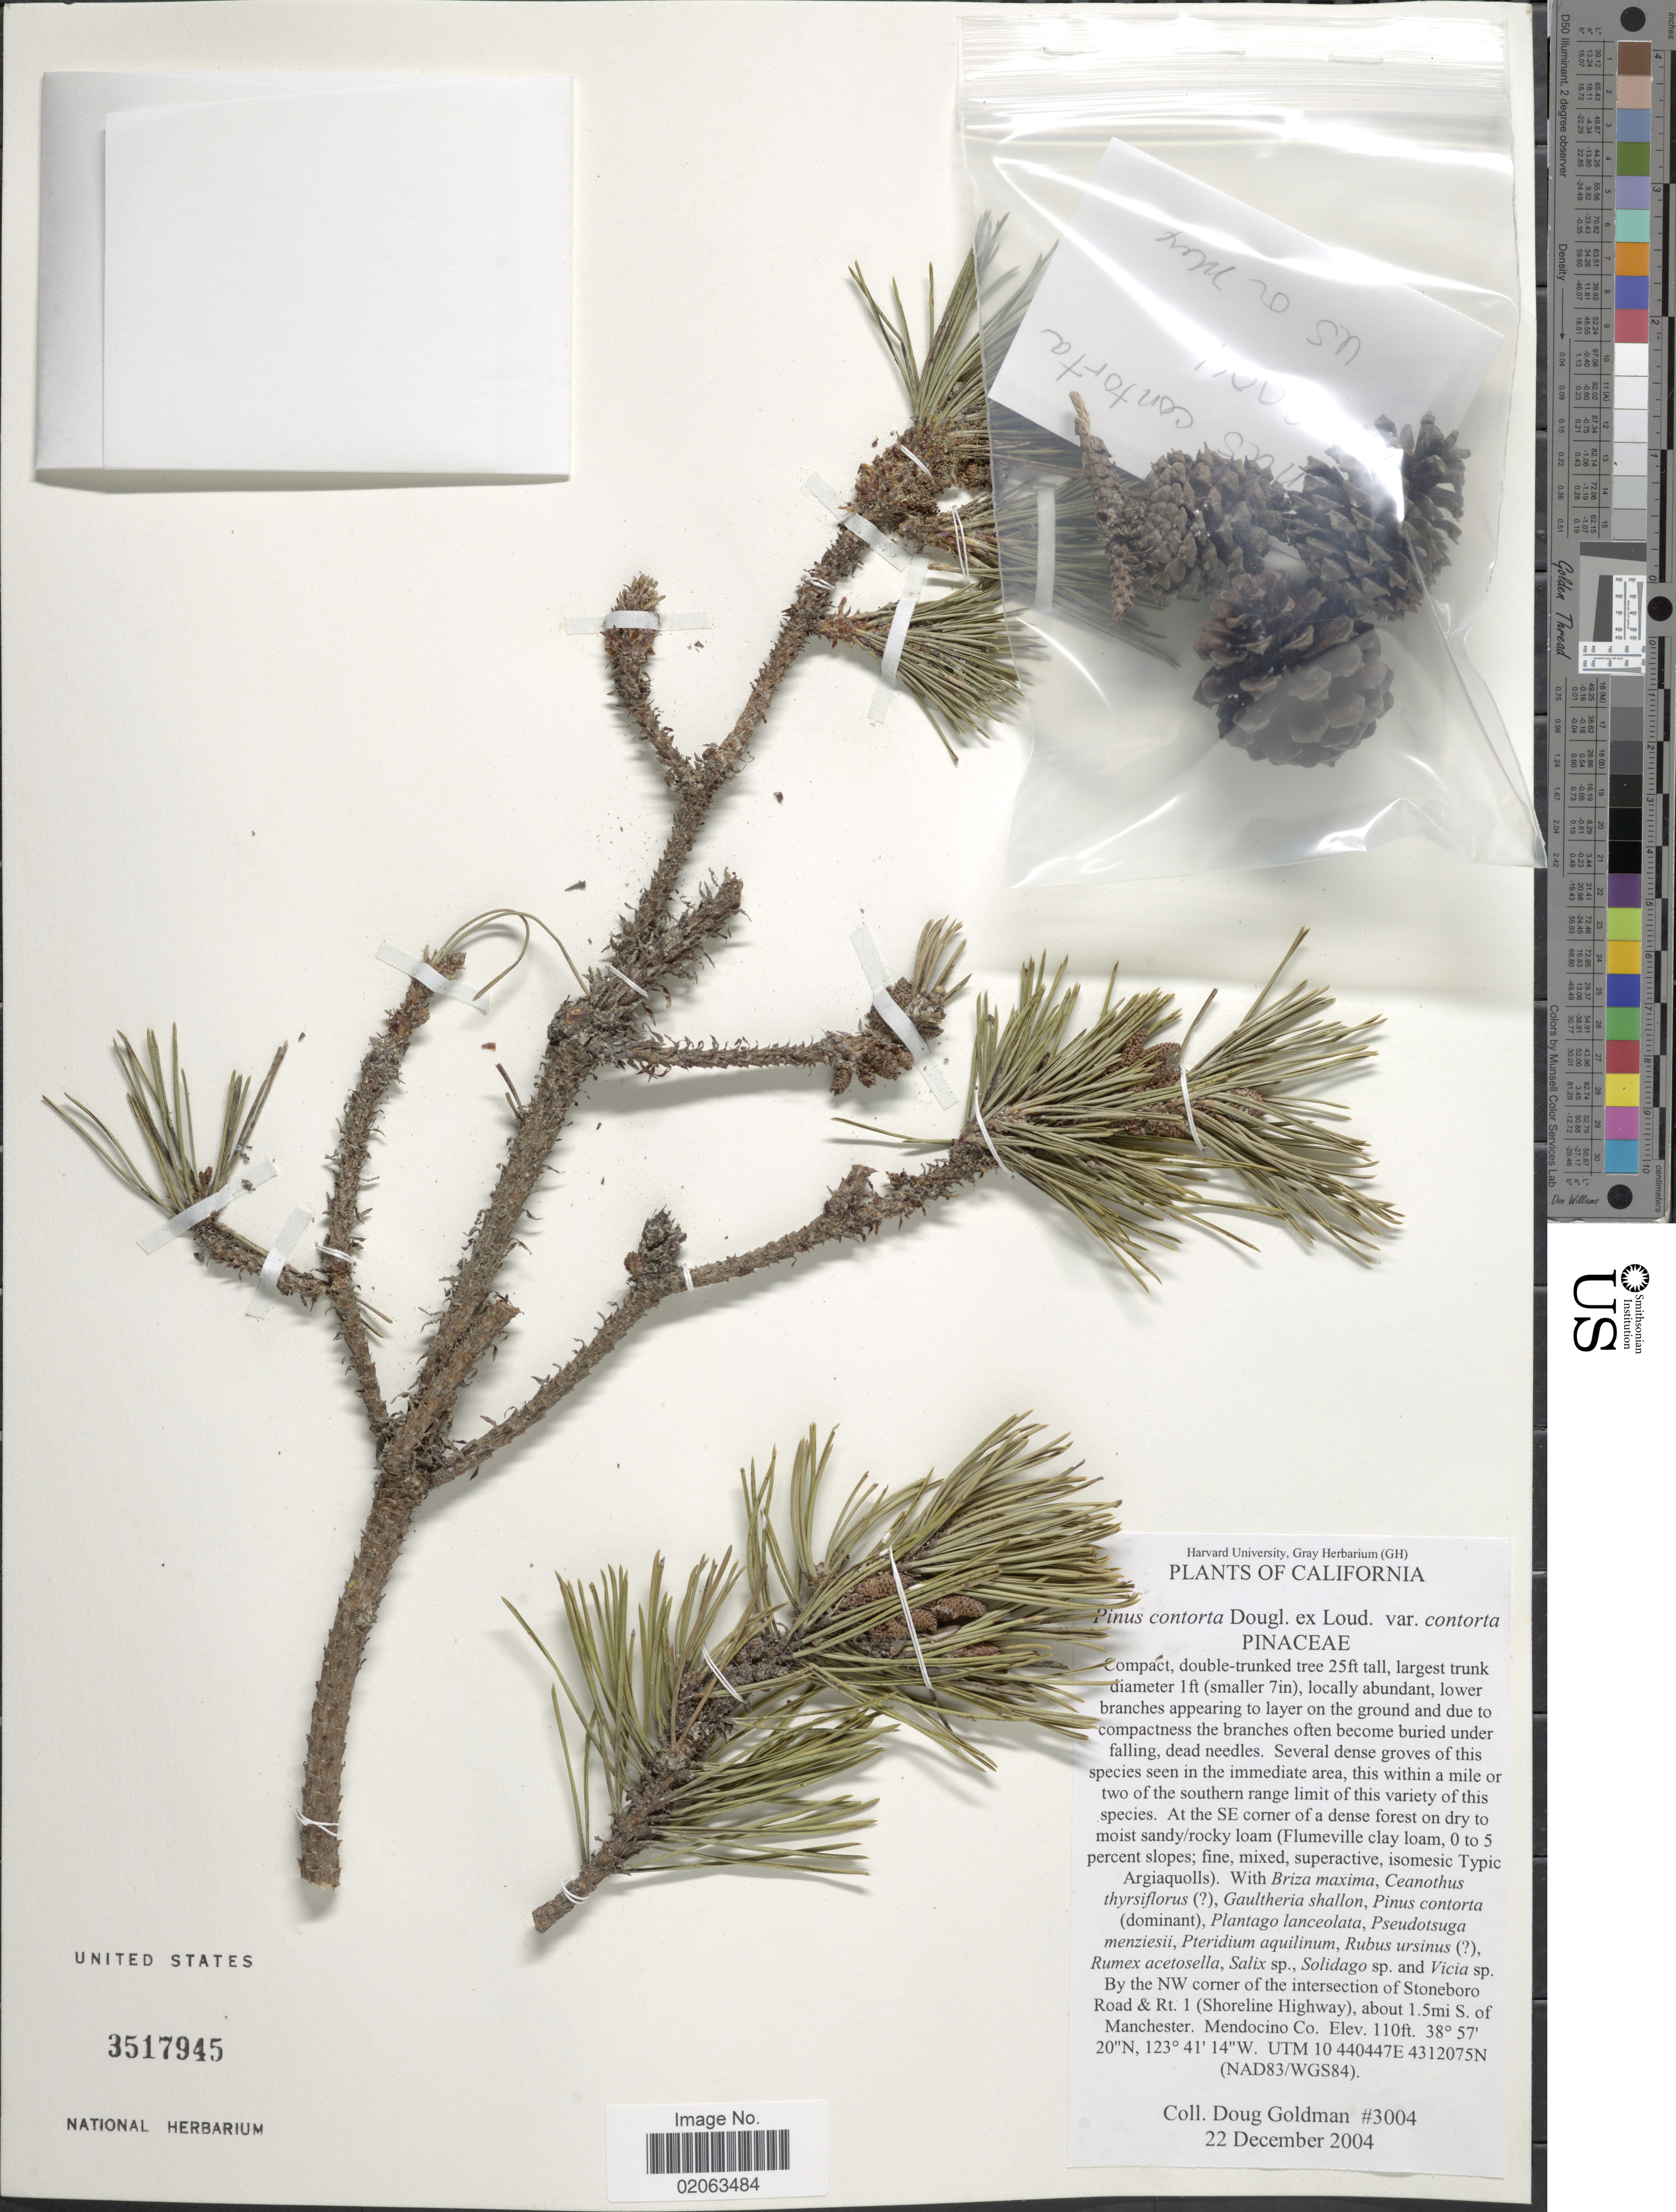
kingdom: Plantae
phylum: Tracheophyta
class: Pinopsida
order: Pinales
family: Pinaceae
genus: Pinus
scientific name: Pinus contorta var. contorta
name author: Douglas ex Loudon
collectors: D. Goldman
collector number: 3004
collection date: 2004-12-22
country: United States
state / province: California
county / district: Mendocino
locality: California. By the NW corner of the intersection of Stoneboro Road & Rt.1 (Shoreline Highway), about 1.5 mi S. of Manchester. Mendocino Co.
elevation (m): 34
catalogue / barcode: US 3517945